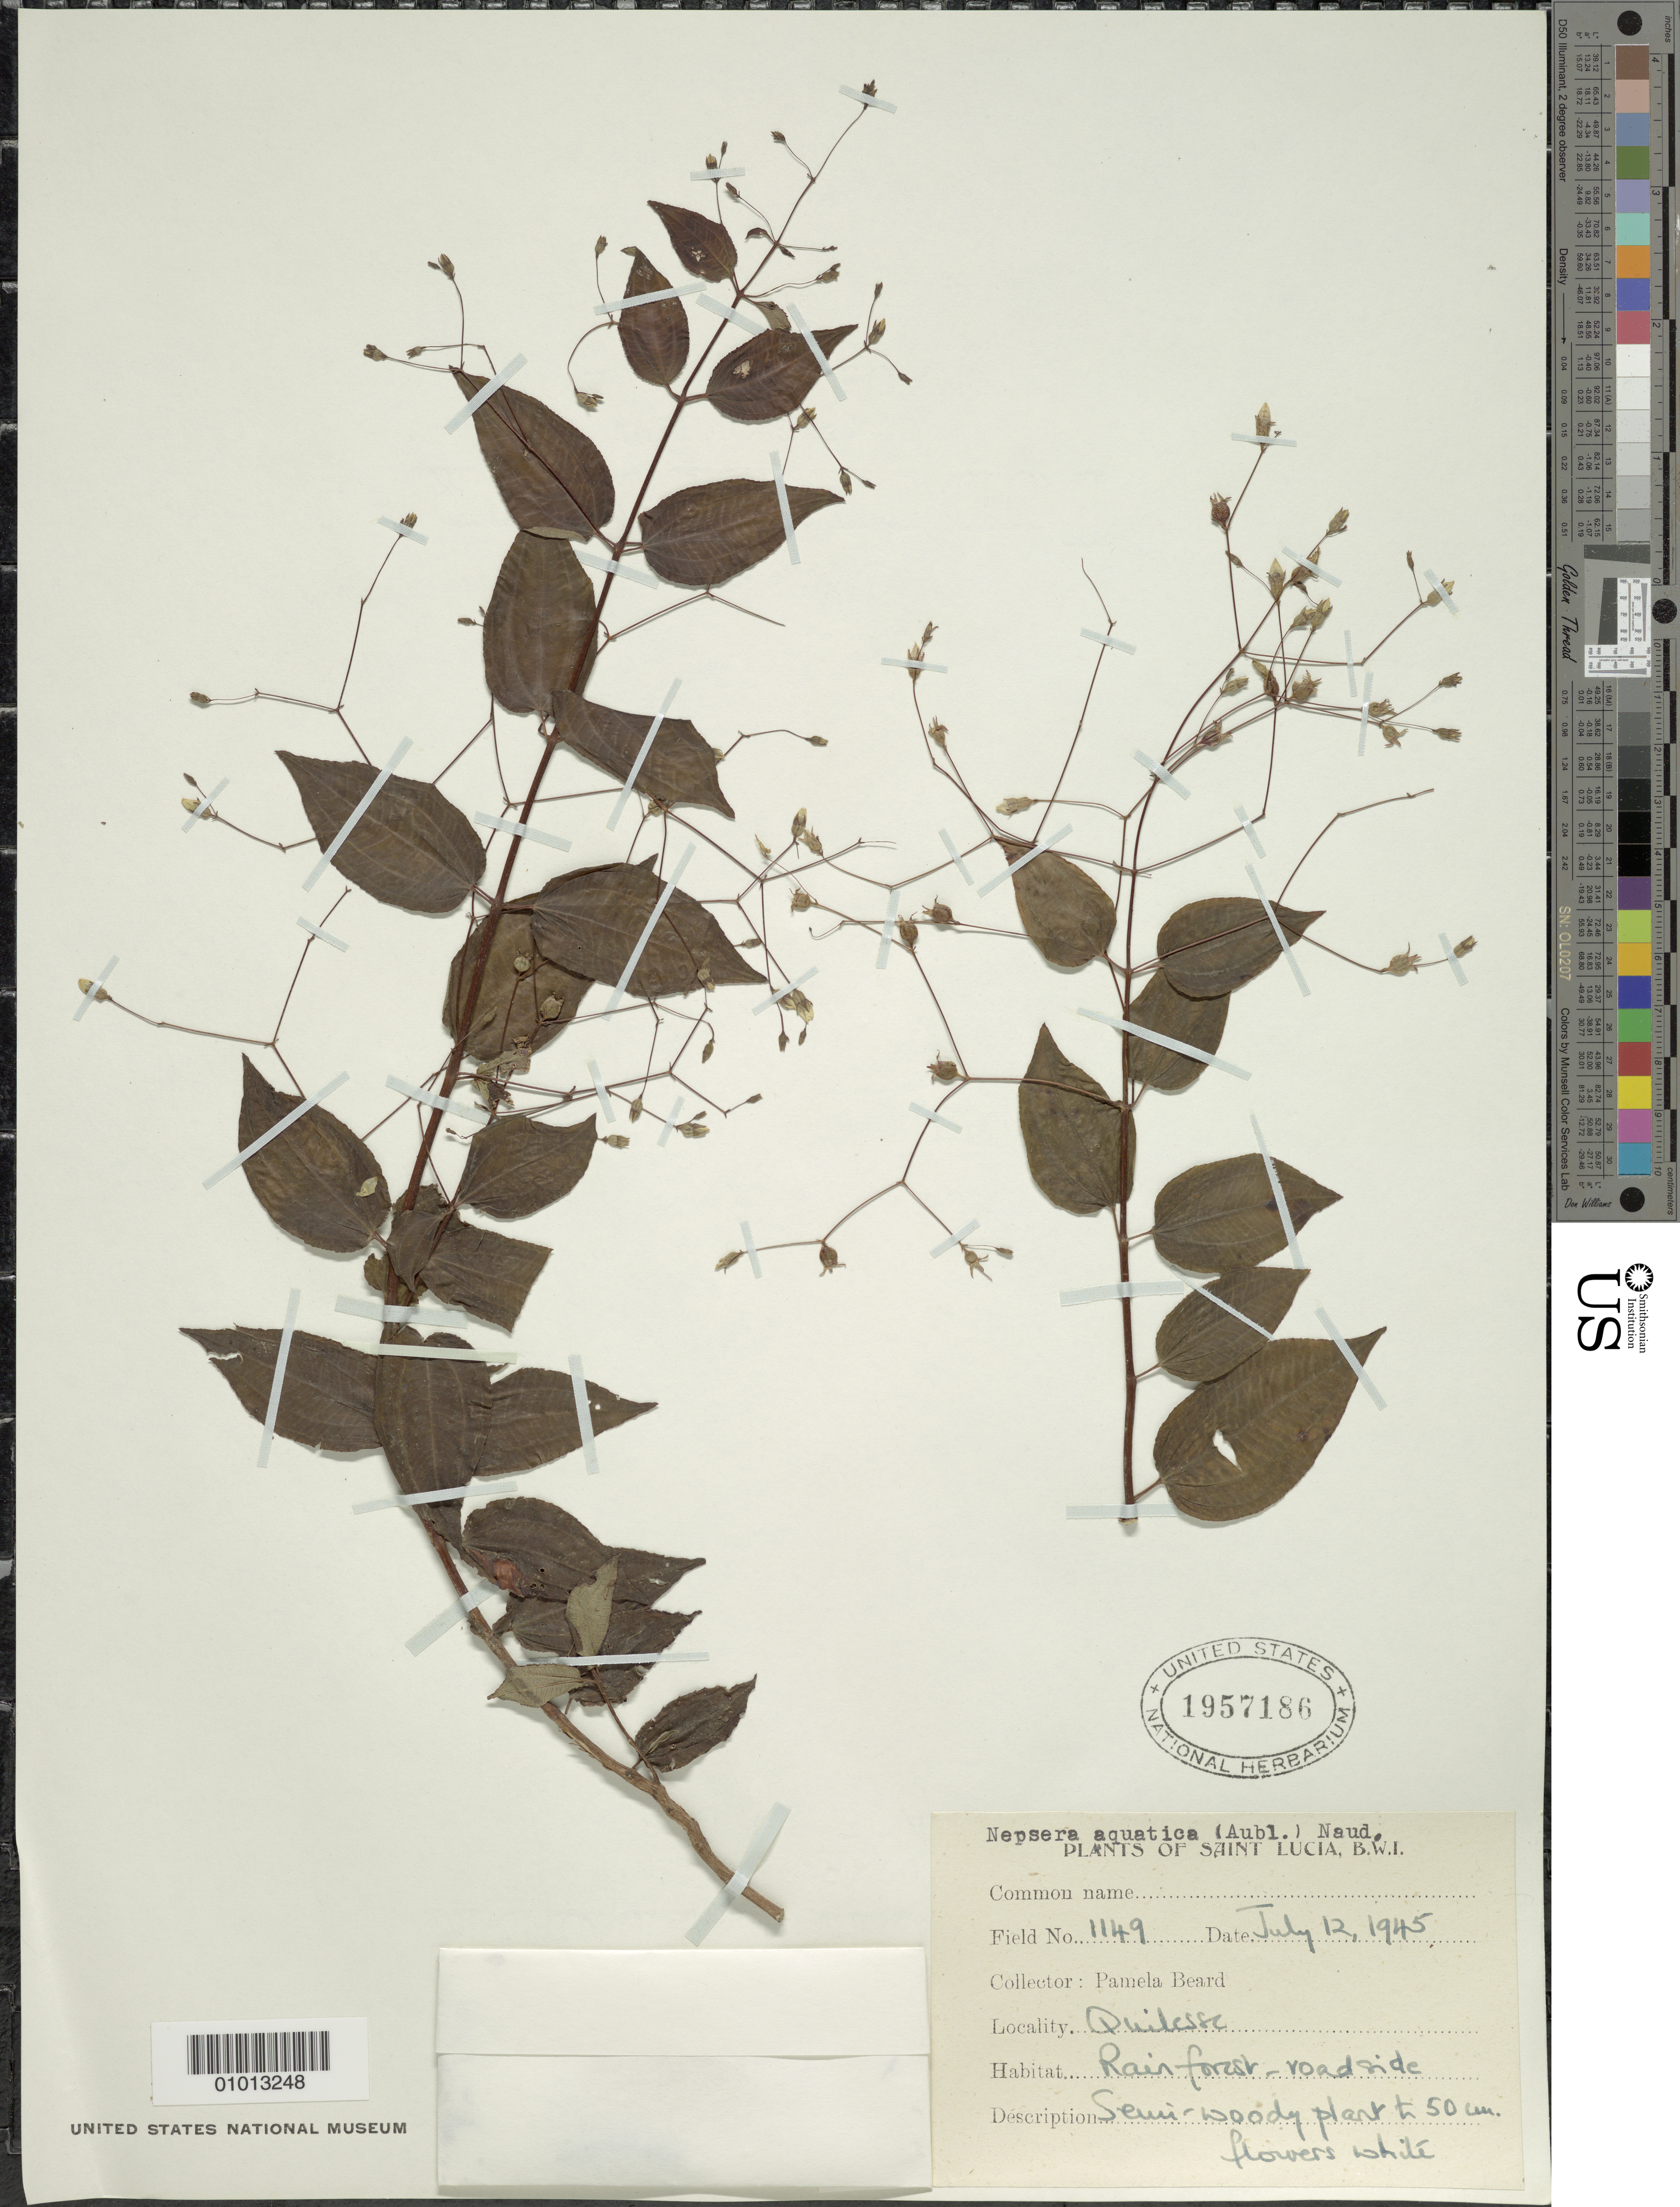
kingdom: Plantae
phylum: Tracheophyta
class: Magnoliopsida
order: Myrtales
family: Melastomataceae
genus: Nepsera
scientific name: Nepsera aquatica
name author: (Aubl.) Naudin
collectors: P. Beard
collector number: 1149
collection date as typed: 12 Jul 1945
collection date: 1945-07-12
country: St. Lucia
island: St. Lucia I.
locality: Quilesse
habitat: Rainforest, roadside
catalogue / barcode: US 1957186